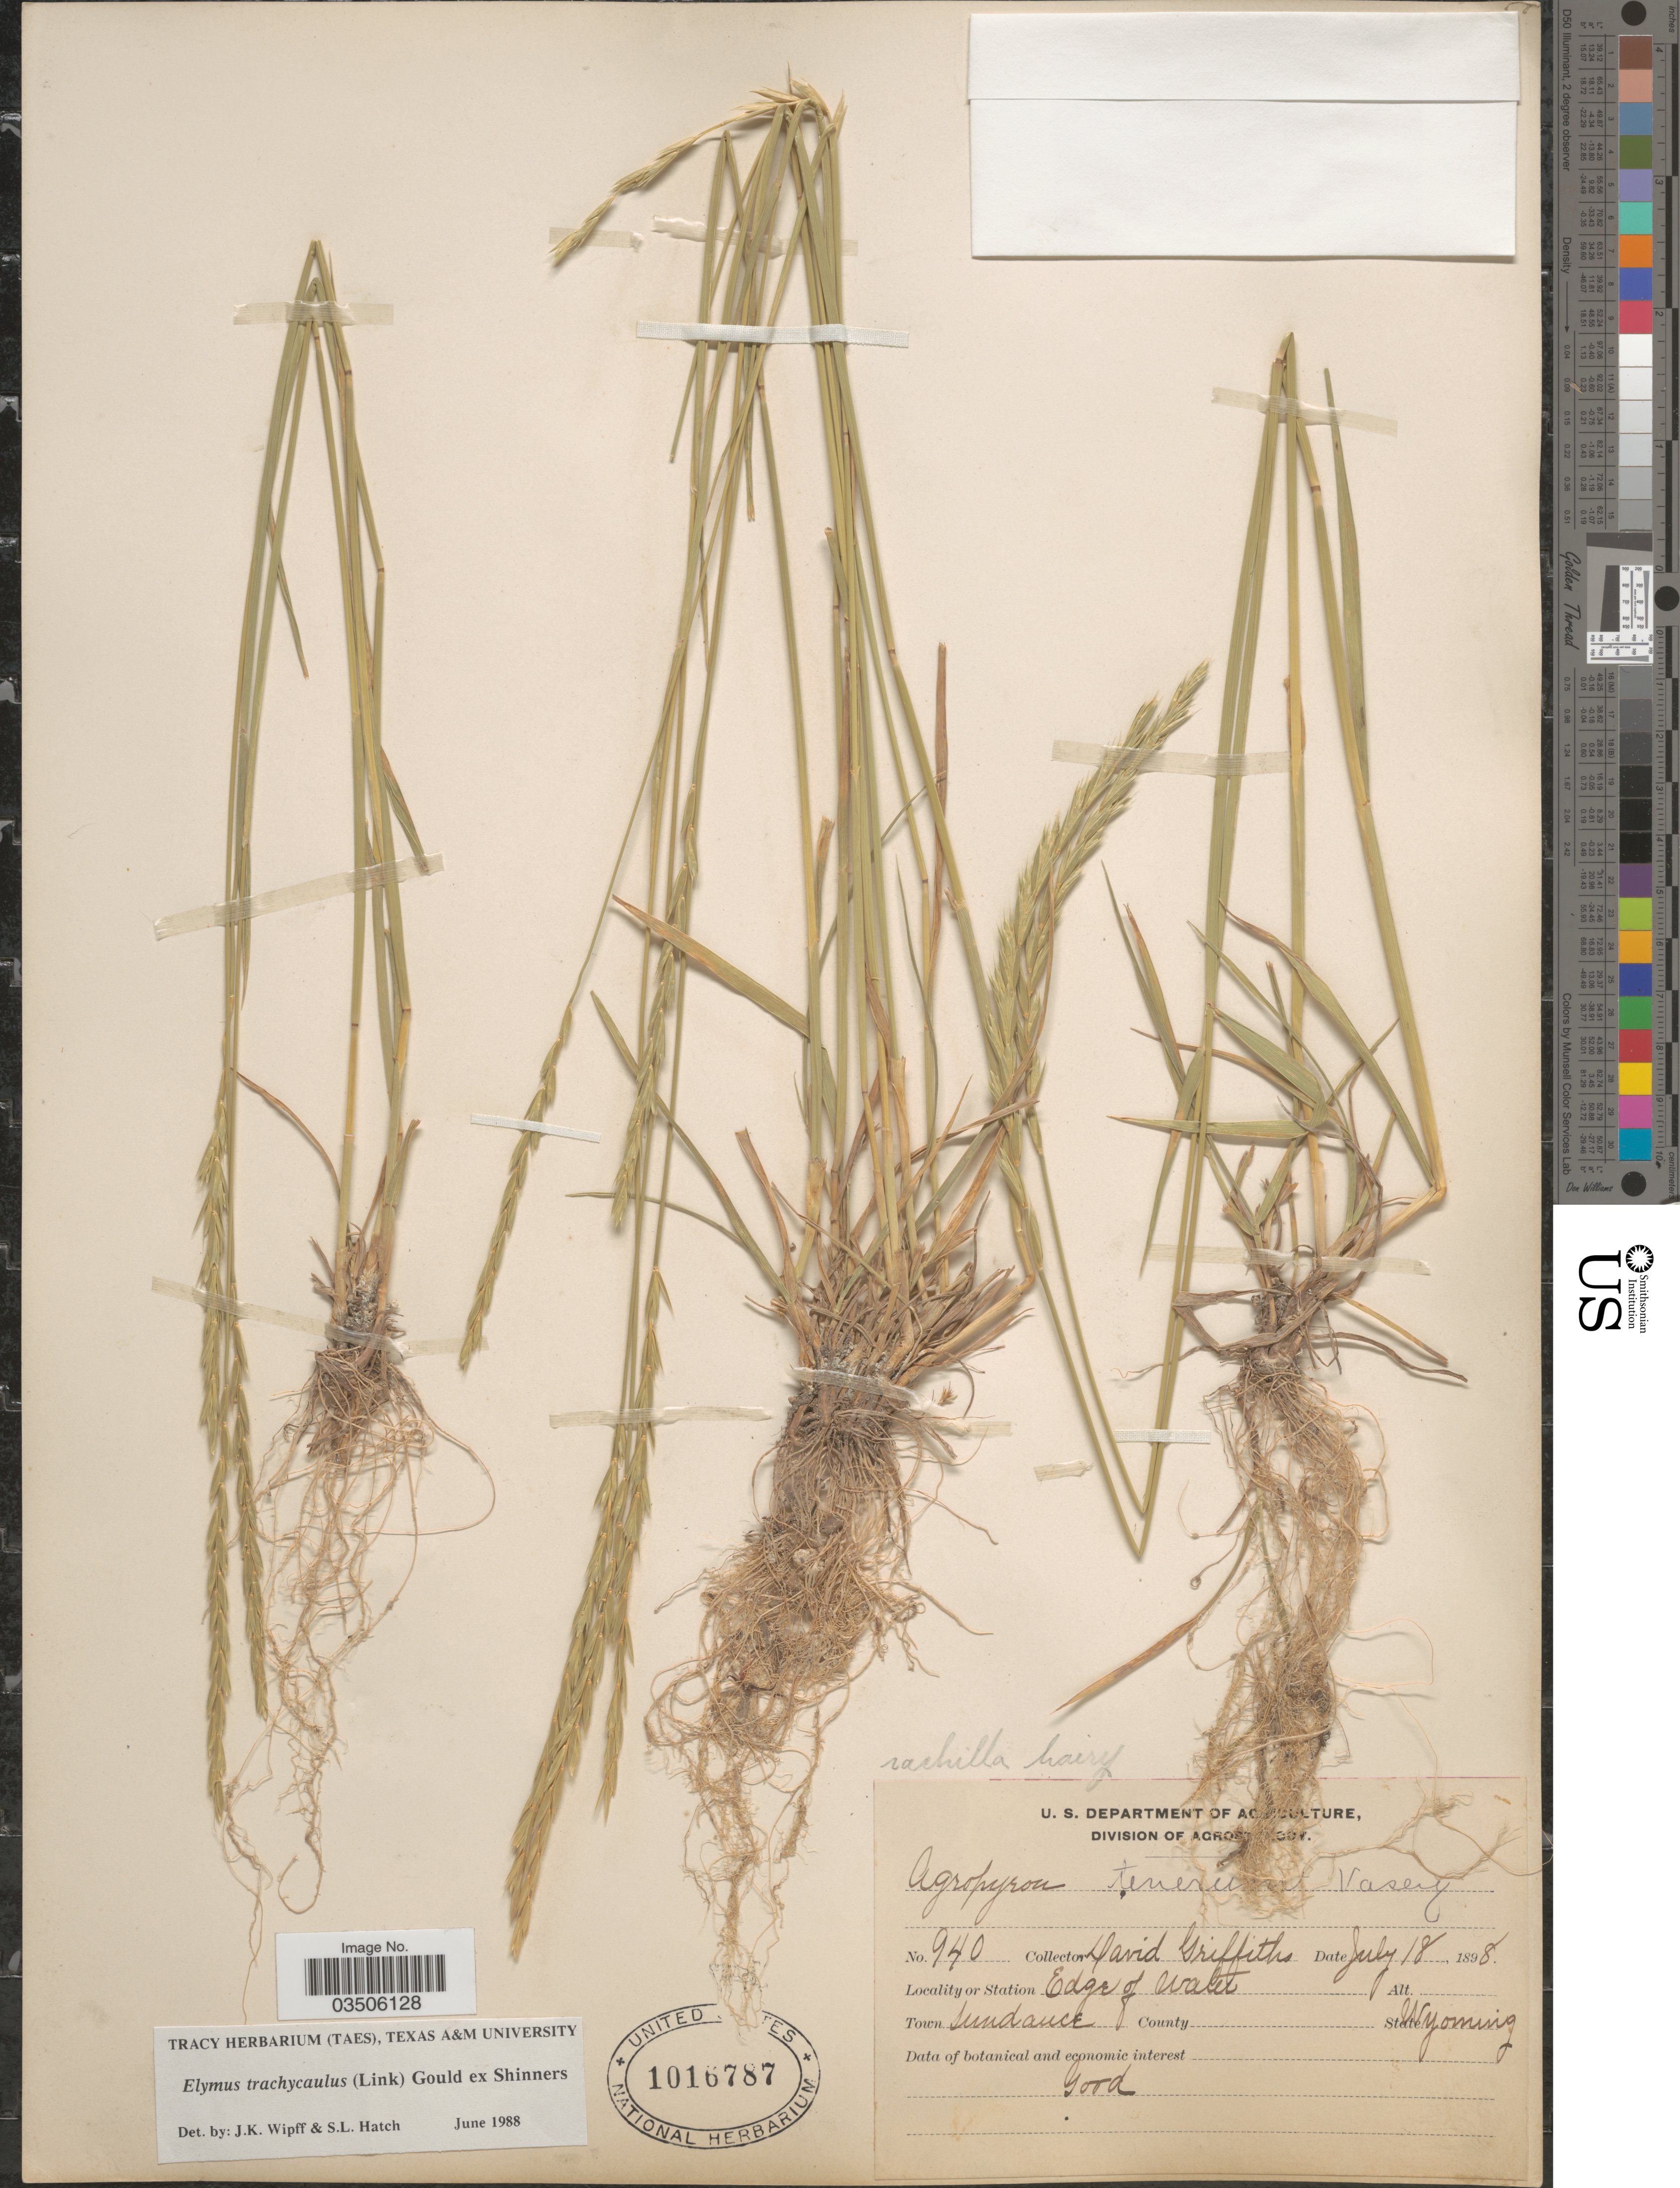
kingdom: Plantae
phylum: Tracheophyta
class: Liliopsida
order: Poales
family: Poaceae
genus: Elymus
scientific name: Elymus trachycaulus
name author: (Link) Gould ex Shinners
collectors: D. Griffiths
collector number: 940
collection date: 1898-07-18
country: United States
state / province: Wyoming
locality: Edge of Walet. Town Sundance.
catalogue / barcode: US 1016787